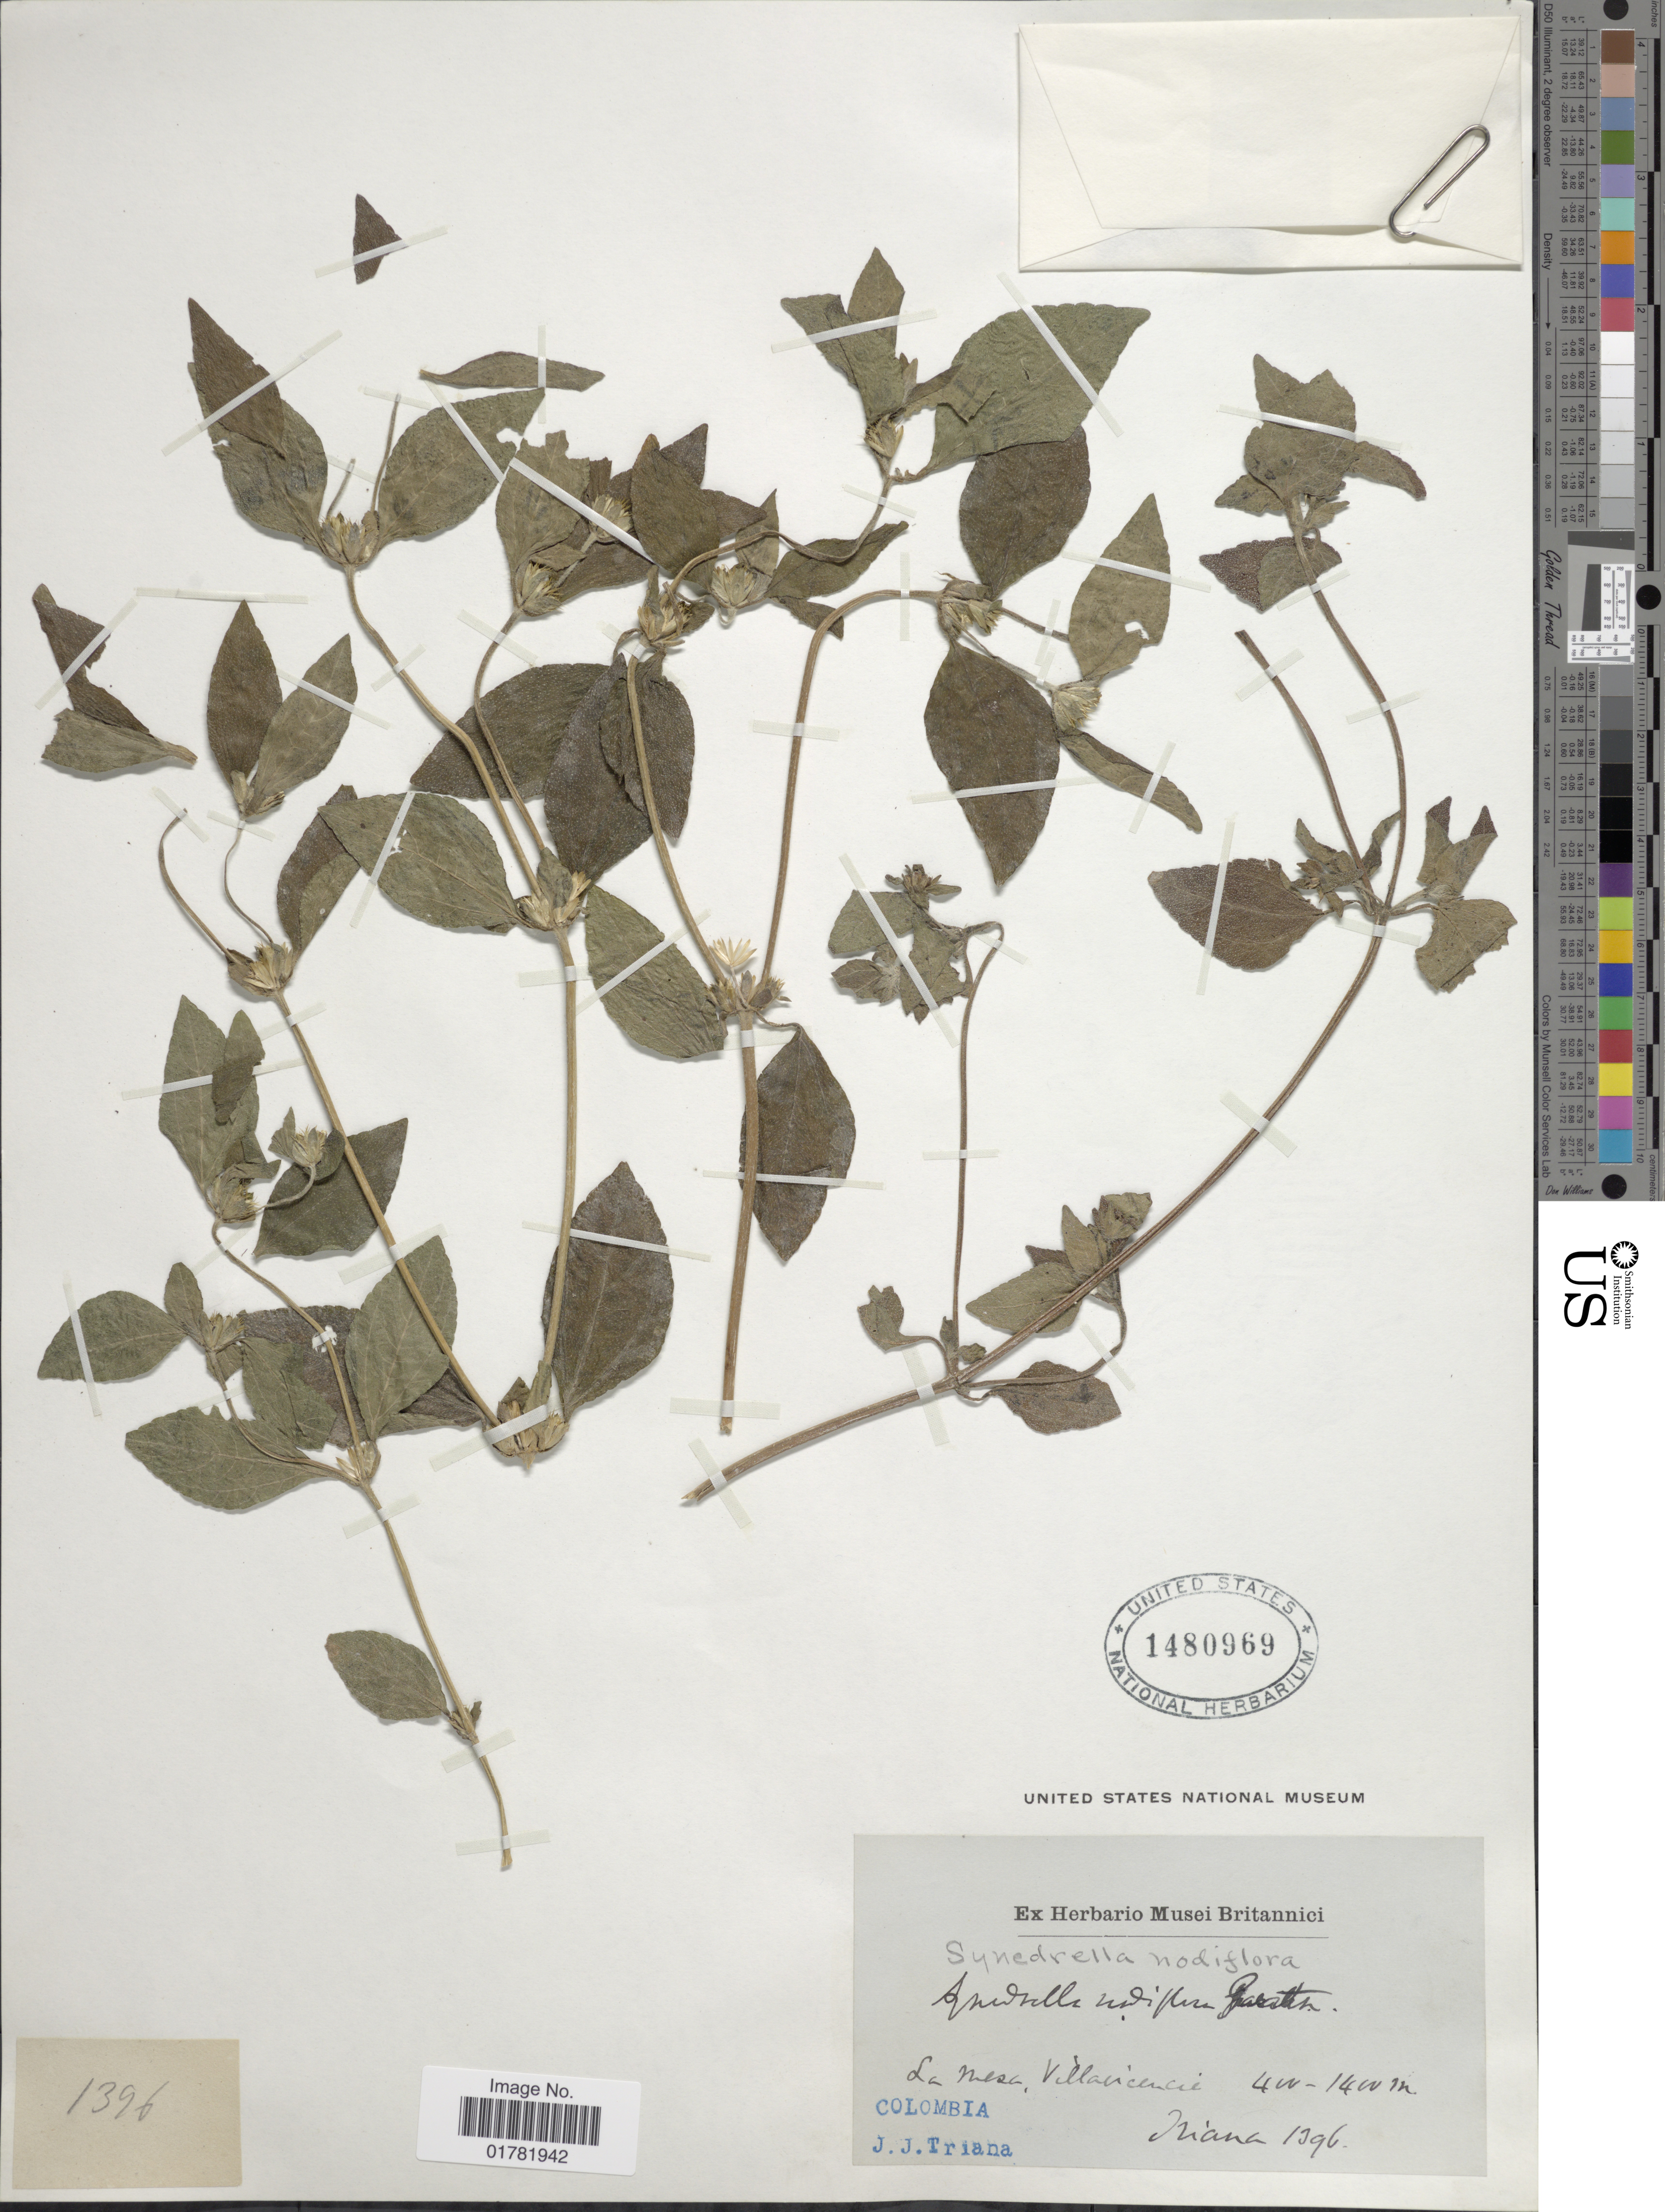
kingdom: Plantae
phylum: Tracheophyta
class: Magnoliopsida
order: Asterales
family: Asteraceae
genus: Synedrella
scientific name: Synedrella nodiflora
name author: (L.) Gaertn.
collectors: J. J. Triana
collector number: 1396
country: Colombia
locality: La Mesa, Villavicencio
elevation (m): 400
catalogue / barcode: US 1480969